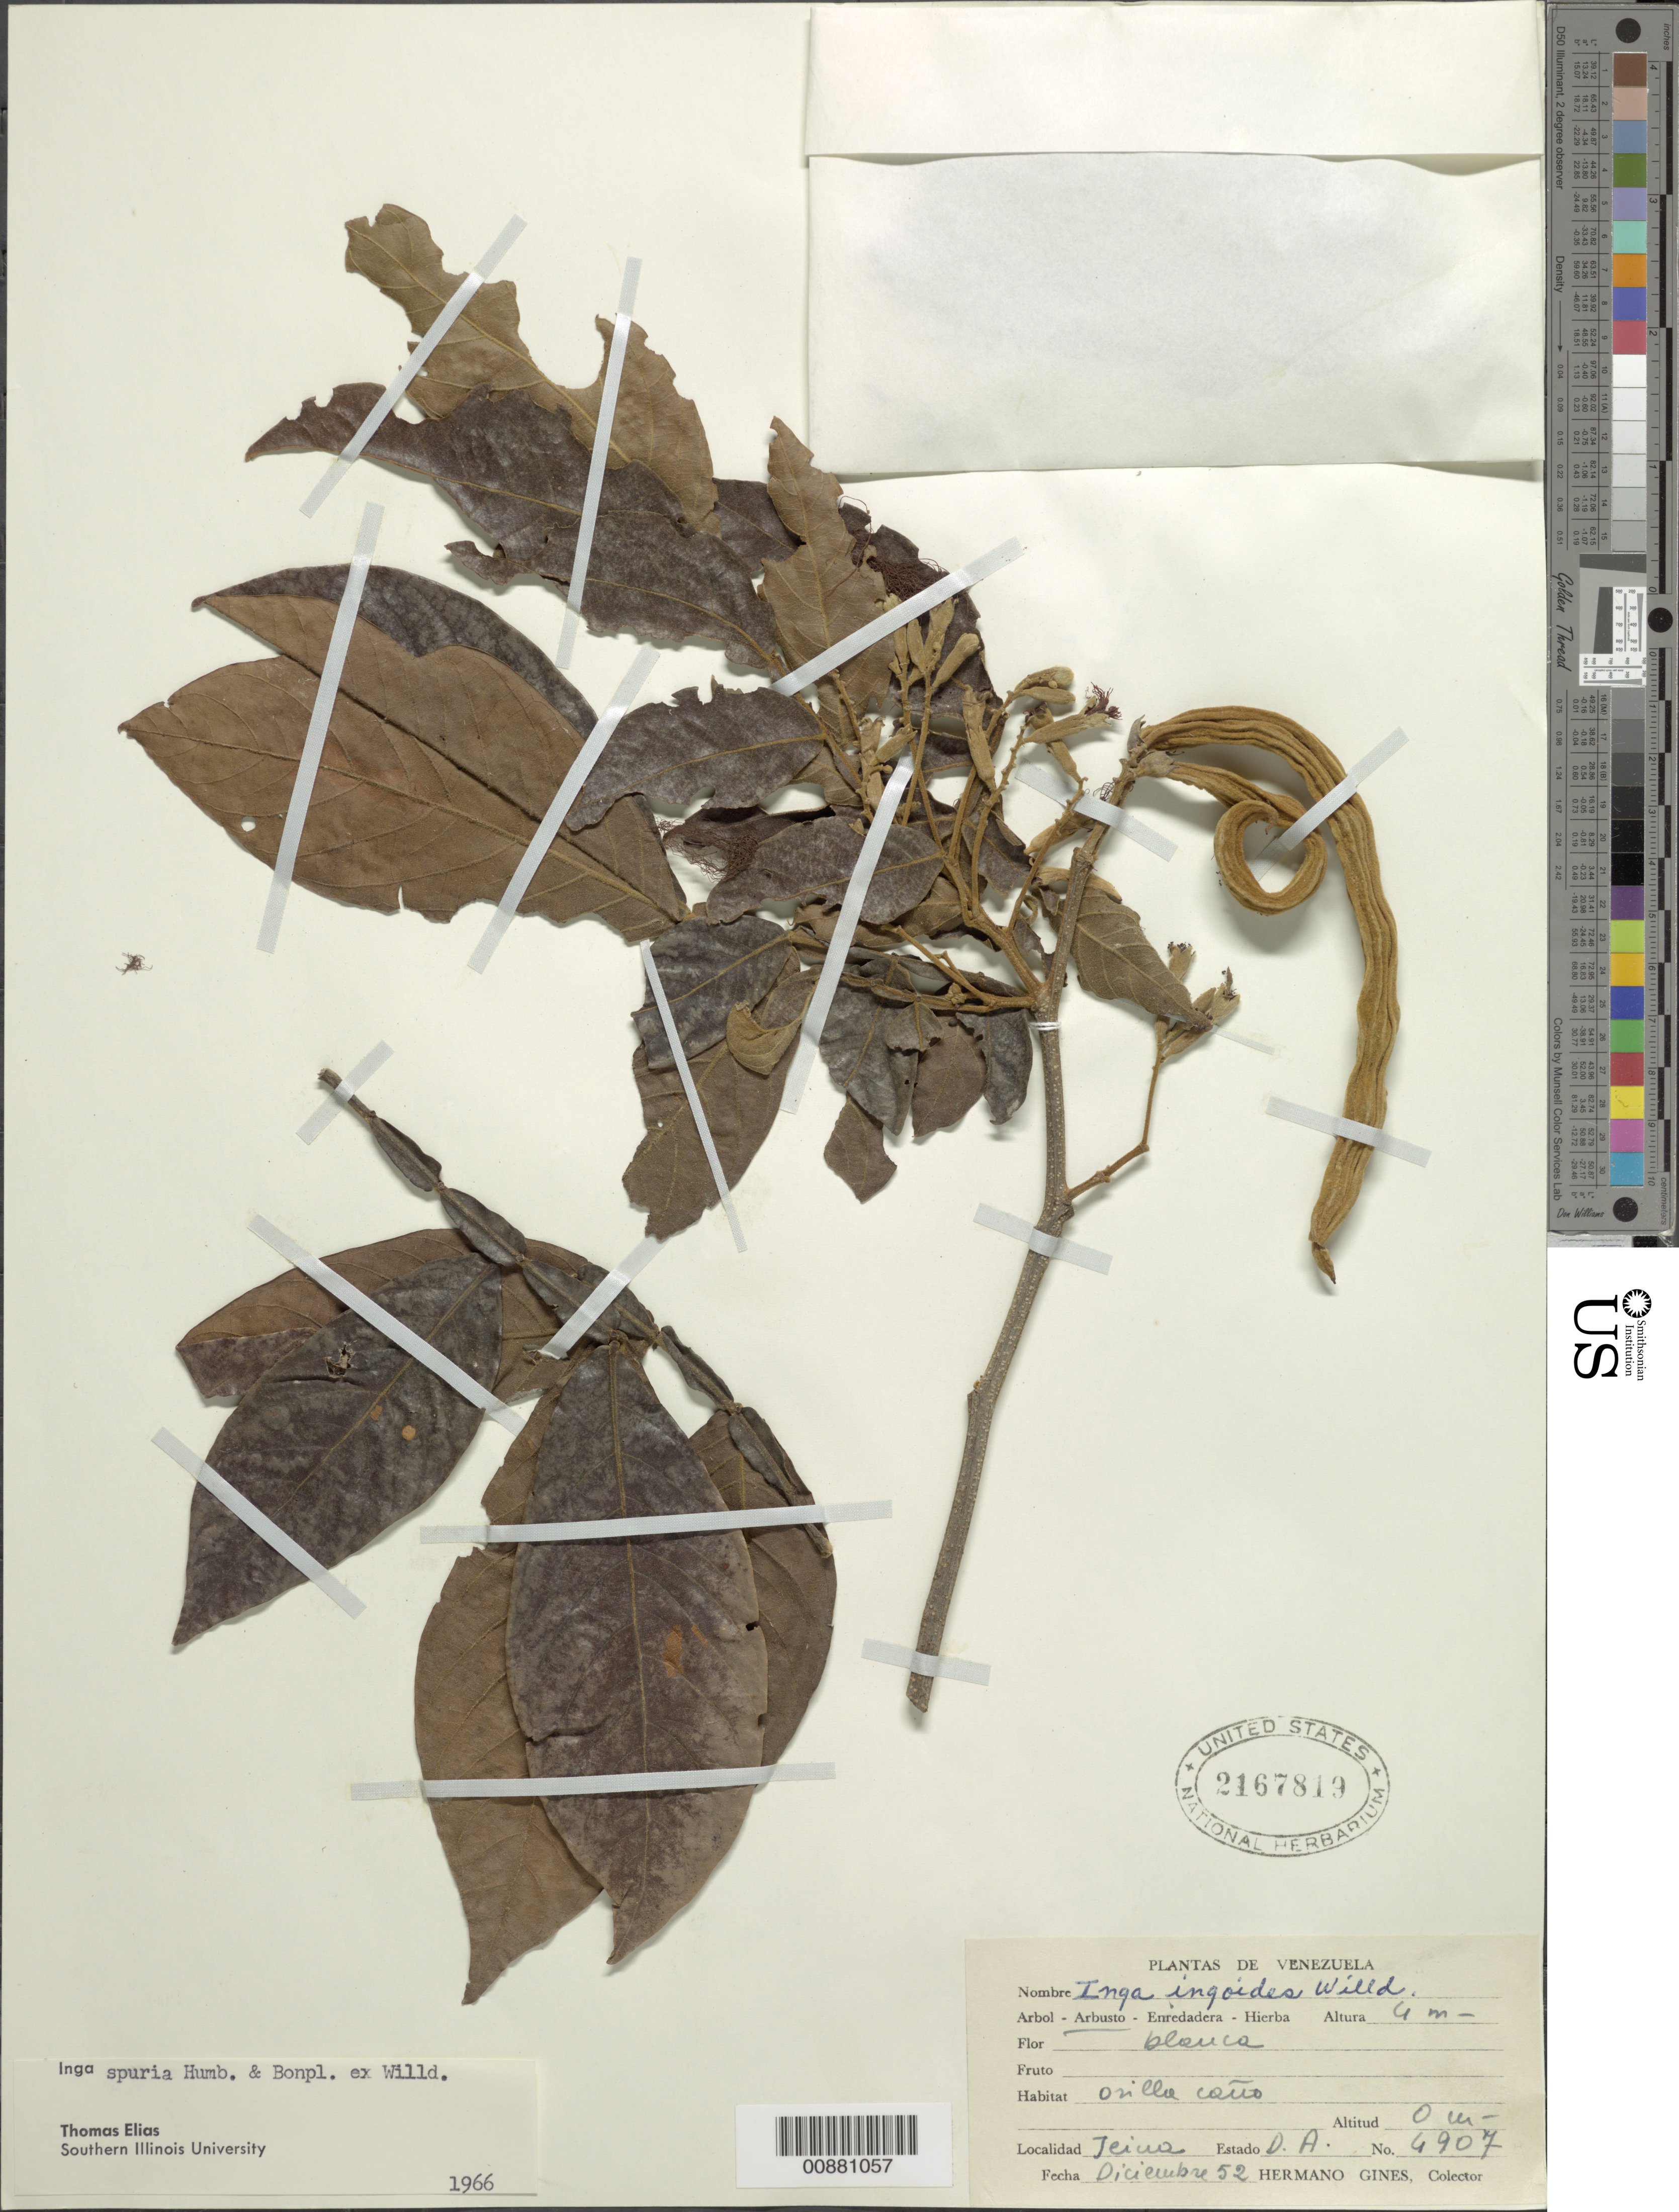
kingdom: Plantae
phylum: Tracheophyta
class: Magnoliopsida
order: Fabales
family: Fabaceae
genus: Inga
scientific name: Inga vera subsp. vera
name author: Willd.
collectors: H. Gines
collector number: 4907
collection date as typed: Dec-52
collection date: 1952-12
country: Venezuela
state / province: Delta Amacuro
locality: Teiua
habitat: Orilla caño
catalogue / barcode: US 2167819